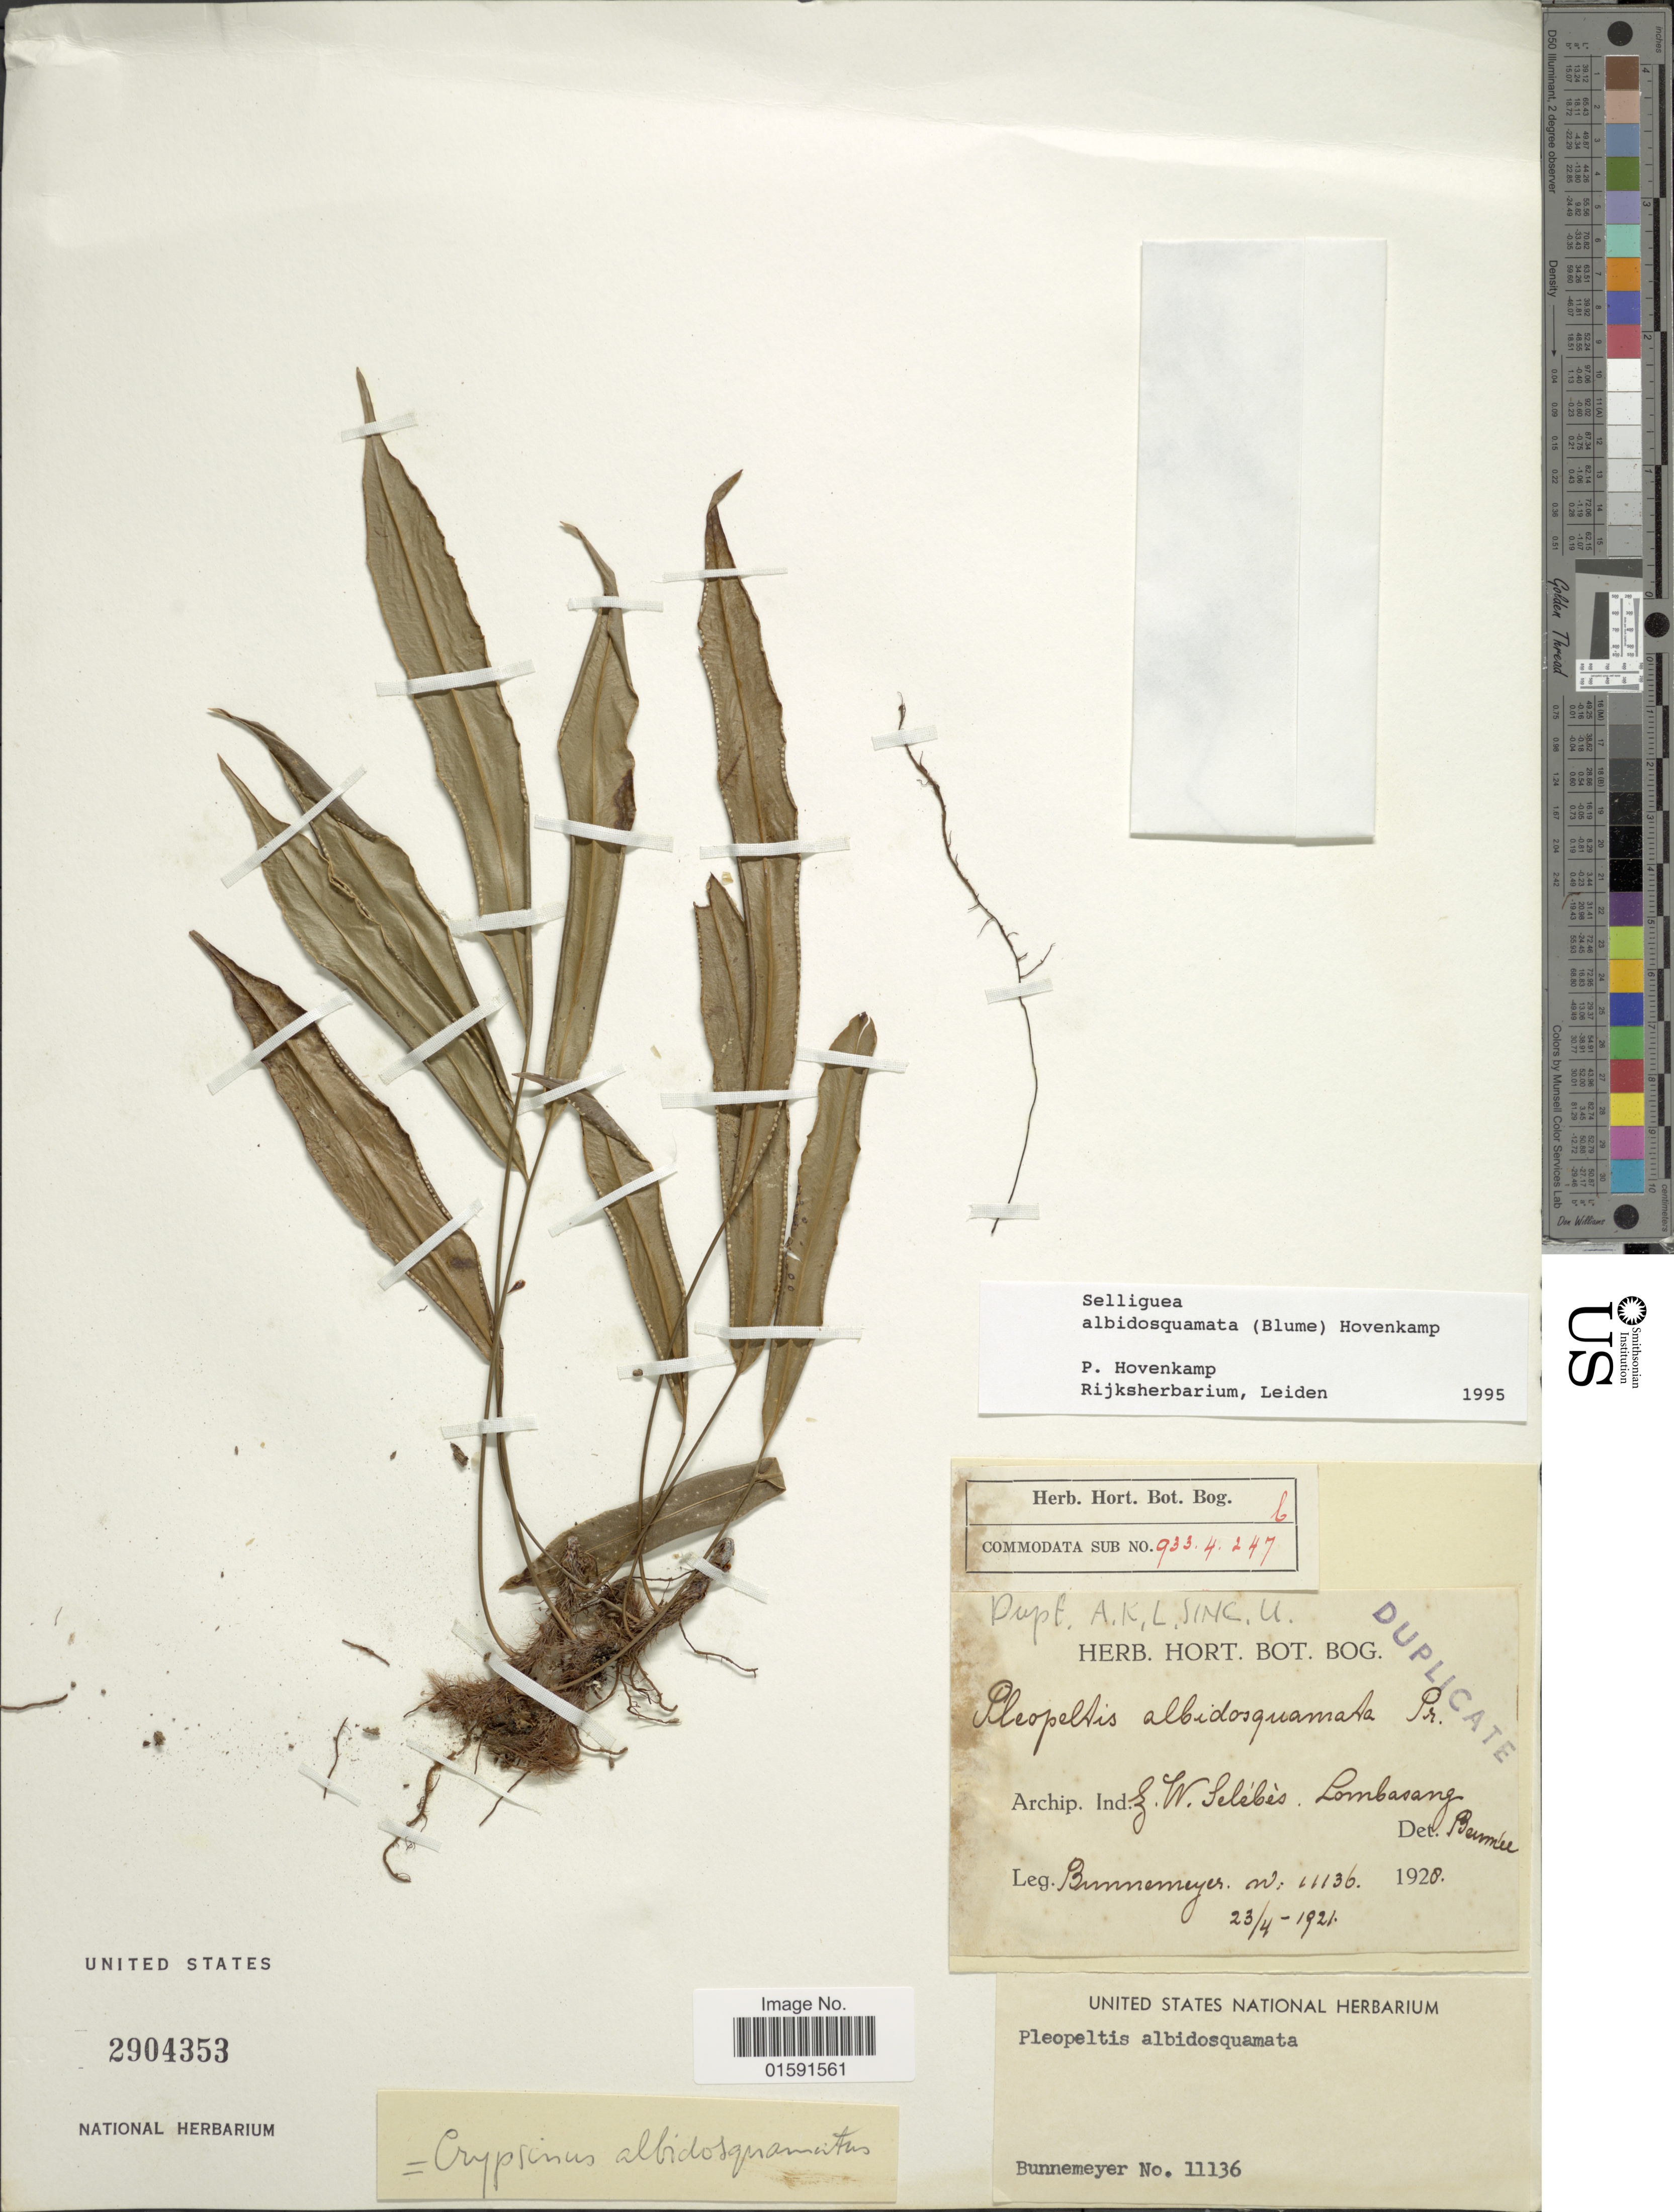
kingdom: Plantae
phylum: Tracheophyta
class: Polypodiopsida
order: Polypodiales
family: Polypodiaceae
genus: Selliguea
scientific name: Selliguea albidosquamata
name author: (Blume) Parris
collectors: Bunnemeyer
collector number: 11136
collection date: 1921-04-23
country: Indonesia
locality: Archip. Ind. S. W. Celebes Lombarsane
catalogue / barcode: US 2904353